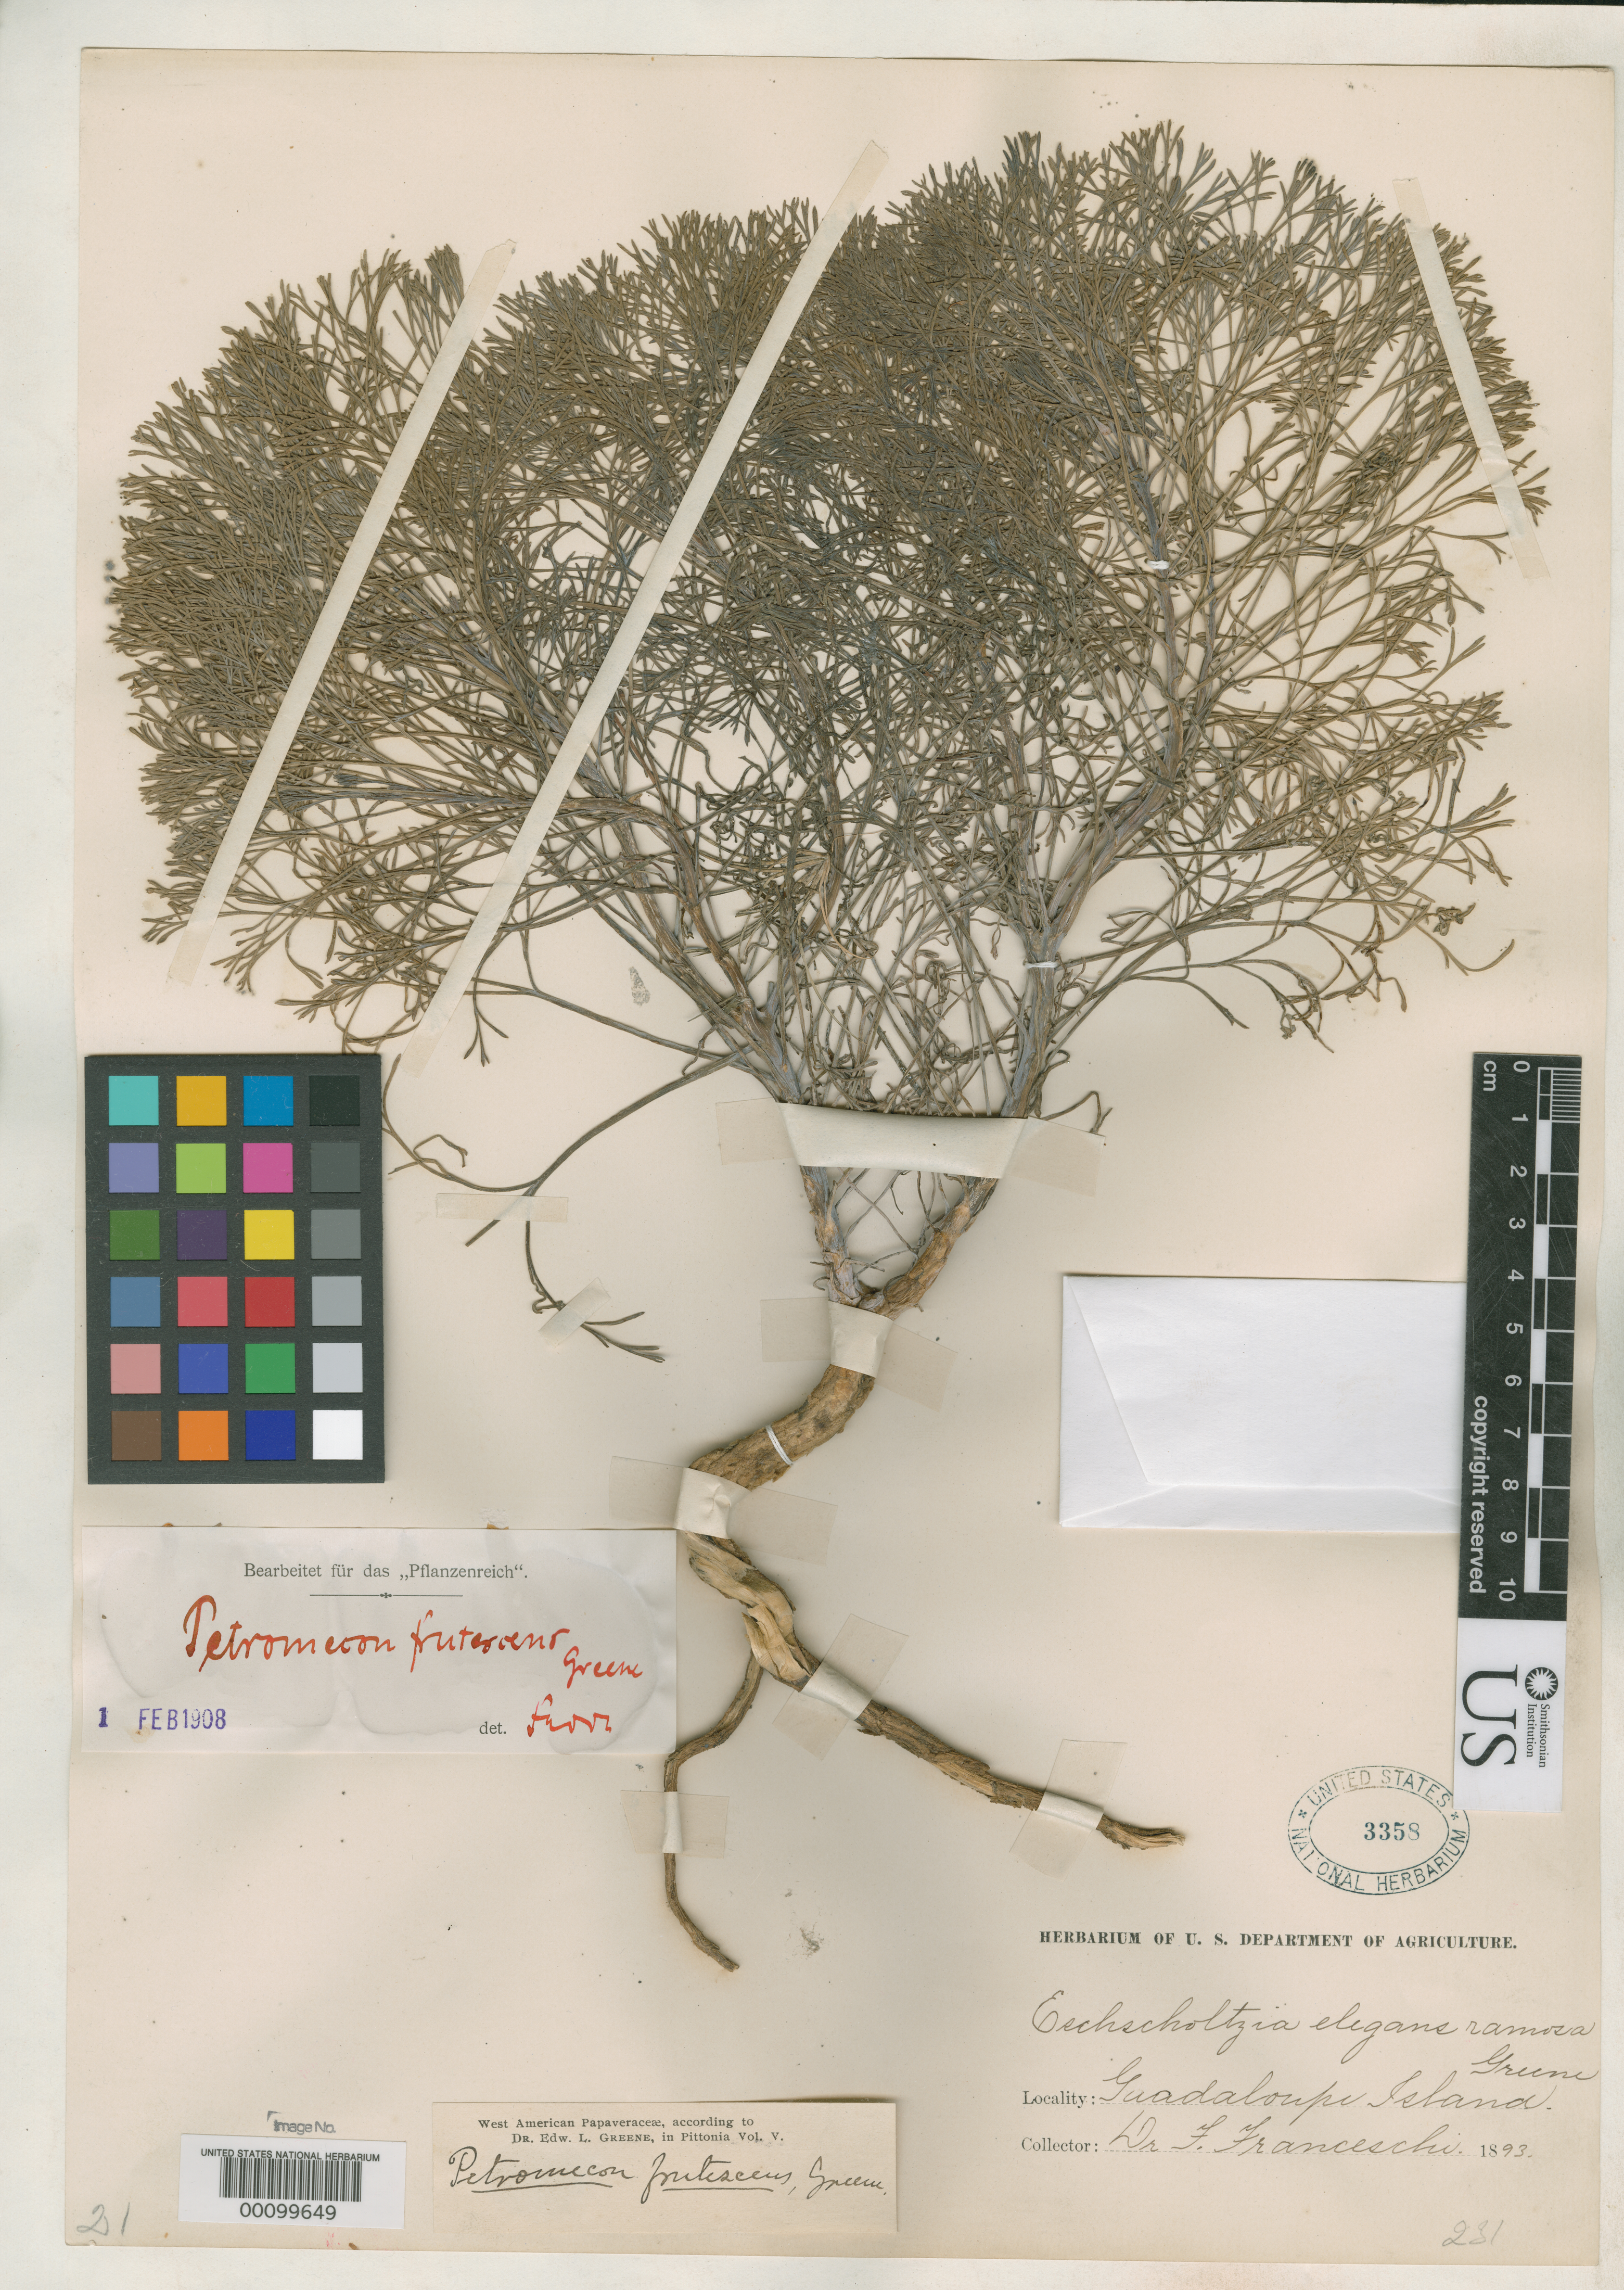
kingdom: Plantae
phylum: Tracheophyta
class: Magnoliopsida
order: Ranunculales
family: Papaveraceae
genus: Petromecon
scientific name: Petromecon frutescens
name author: Greene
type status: Type Collection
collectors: E. Fenzi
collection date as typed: Jan 1893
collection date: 1893-01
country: Mexico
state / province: Baja California Norte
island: Guadelupe Island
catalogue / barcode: US 3358